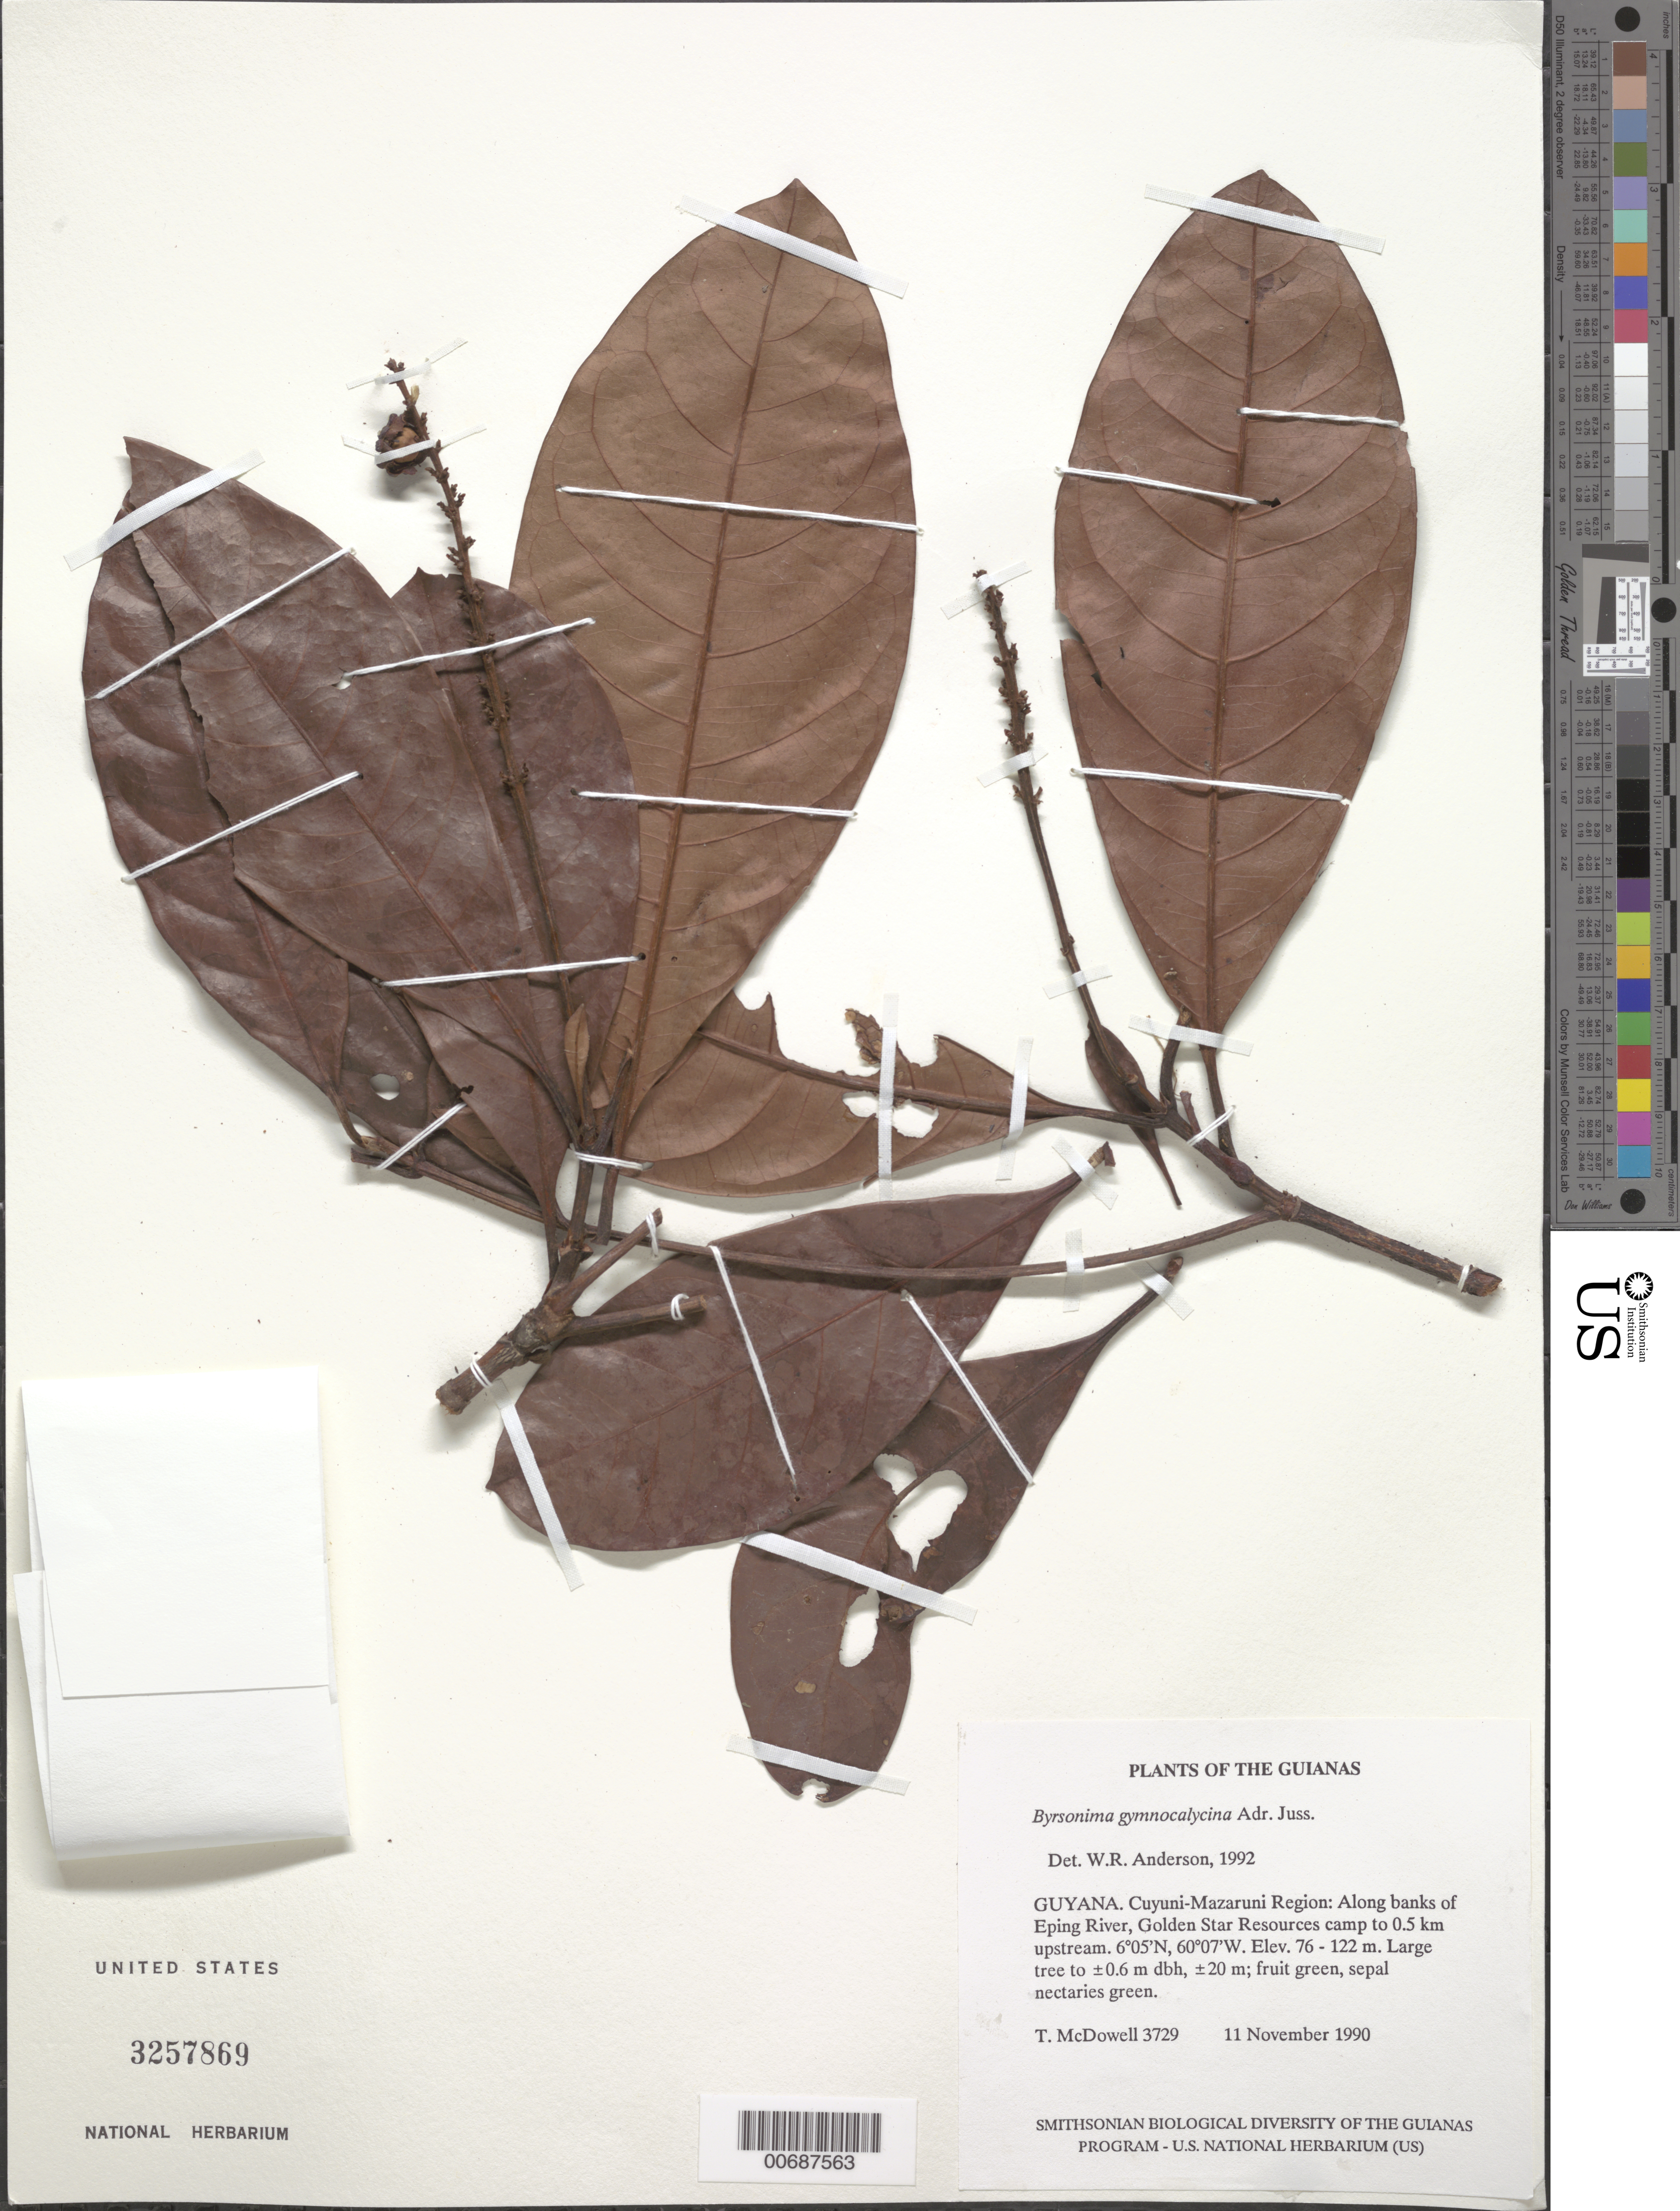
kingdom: Plantae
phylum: Tracheophyta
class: Magnoliopsida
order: Malpighiales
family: Malpighiaceae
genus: Byrsonima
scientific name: Byrsonima gymnocalycina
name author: A. Juss.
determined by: Anderson, W. R., (MICH), University of Michigan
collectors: T. McDowell & D. Gopaul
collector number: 3729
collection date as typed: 11 November 1990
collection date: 1990-11-11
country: Guyana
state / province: Cuyuni-Mazaruni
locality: Eping River, from Golden Star Resources camp to 0.5 km upstream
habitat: Along banks of river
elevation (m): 76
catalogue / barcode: US 3257869